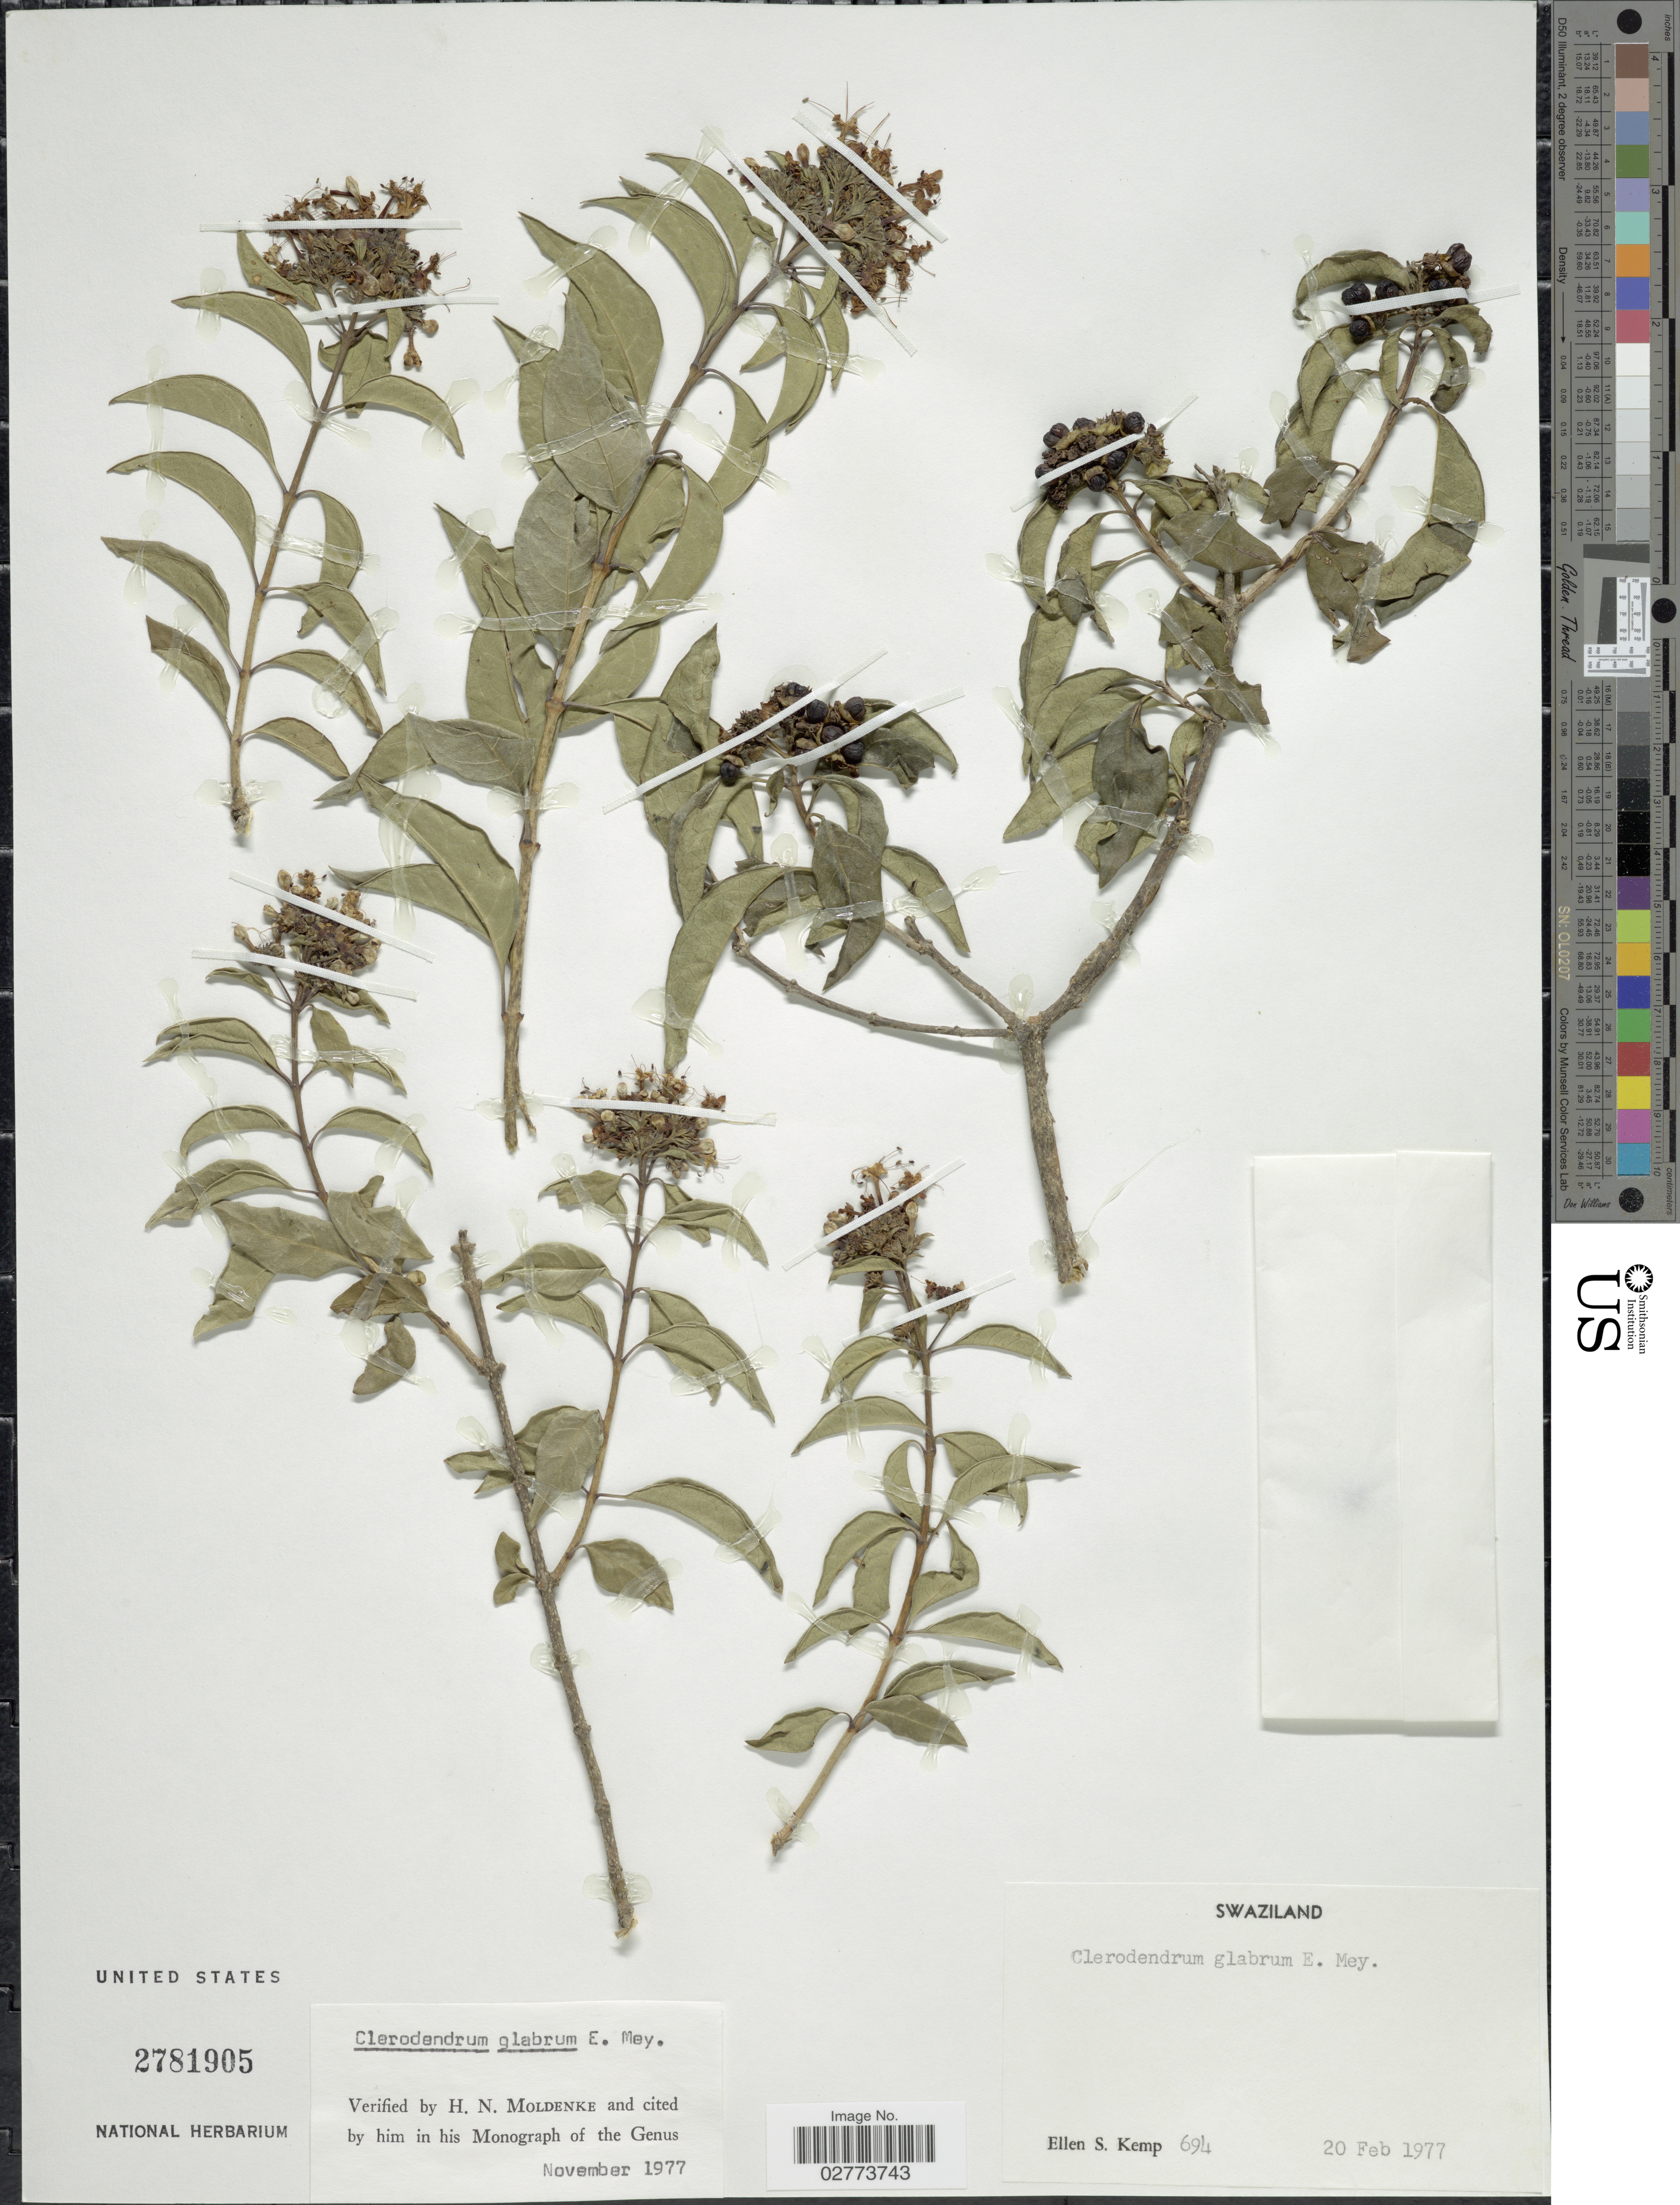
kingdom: Plantae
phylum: Tracheophyta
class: Magnoliopsida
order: Lamiales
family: Lamiaceae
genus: Clerodendrum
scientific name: Clerodendrum glabrum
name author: E. Mey.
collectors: E. S. Kemp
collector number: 694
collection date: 1977-02-20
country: Eswatini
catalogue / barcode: US 2781905